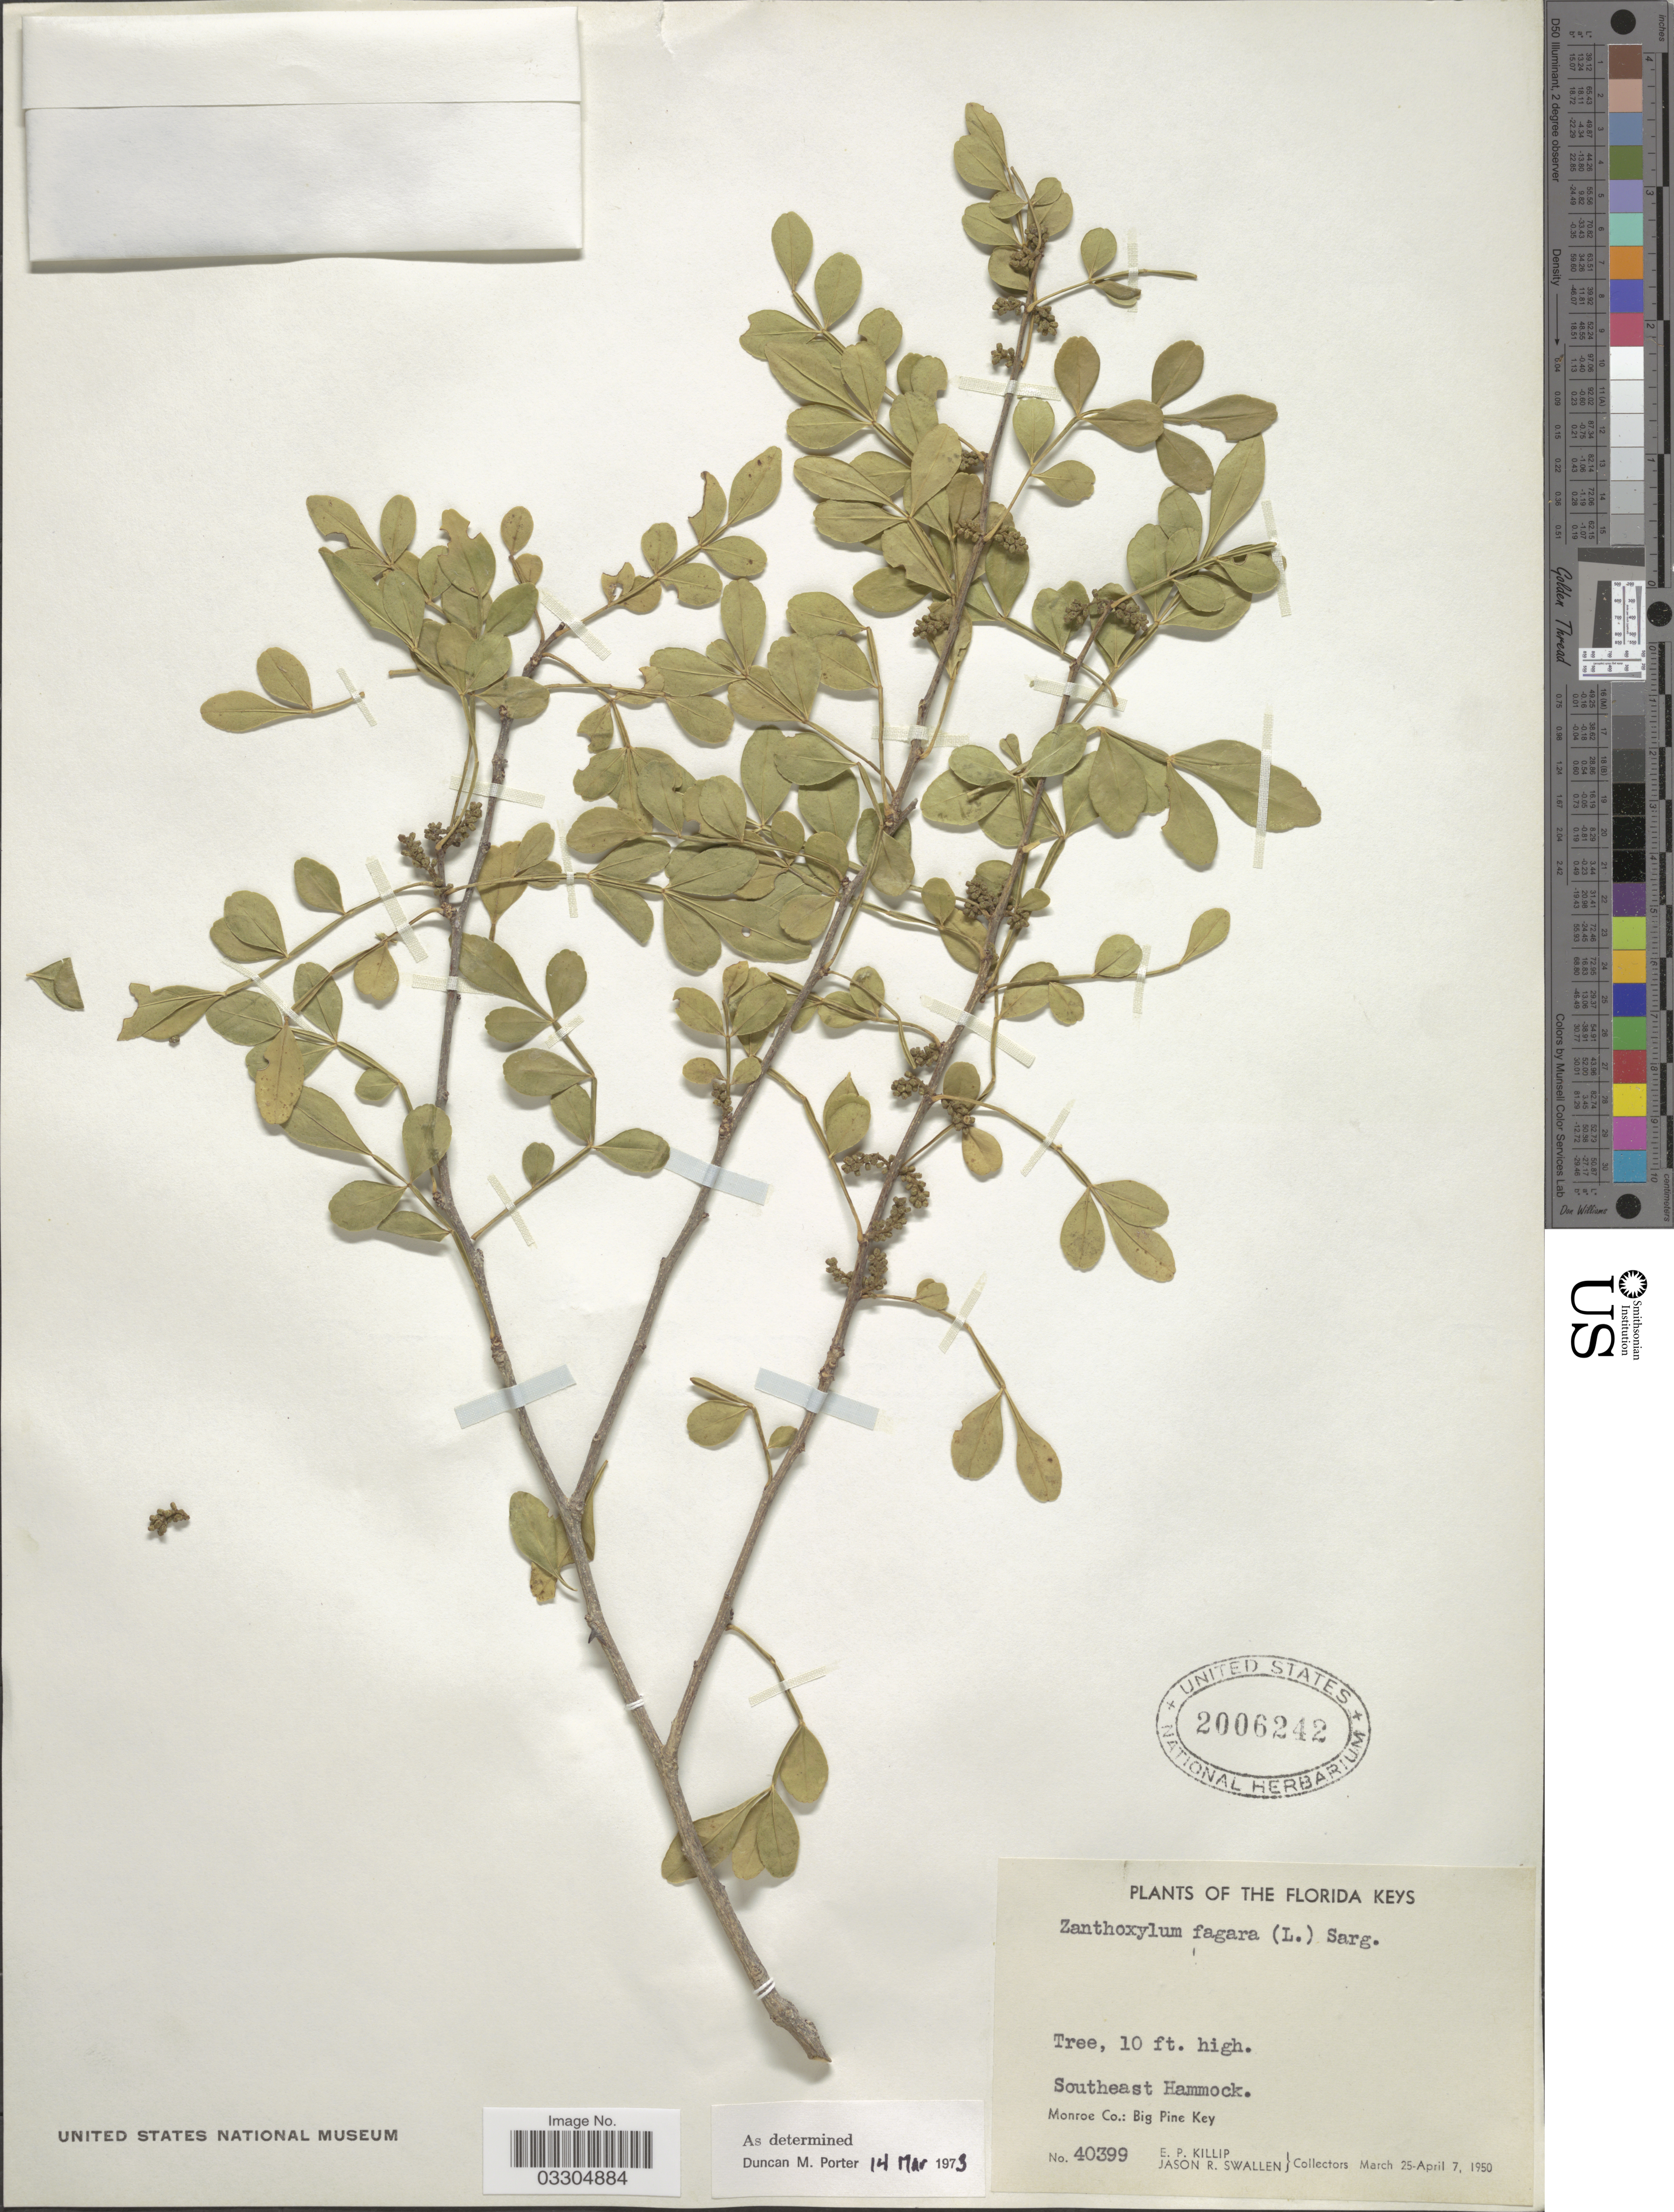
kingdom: Plantae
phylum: Tracheophyta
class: Magnoliopsida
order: Sapindales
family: Rutaceae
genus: Zanthoxylum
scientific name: Zanthoxylum fagara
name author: (L.) Sarg.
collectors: E. P. Killip & J. R. Swallen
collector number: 40399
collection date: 1950-03-25/1950-04-07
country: United States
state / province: Florida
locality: The Florida Keys. Southeast Hammock. Monroe Co.: Big Pine Key.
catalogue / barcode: US 2006242